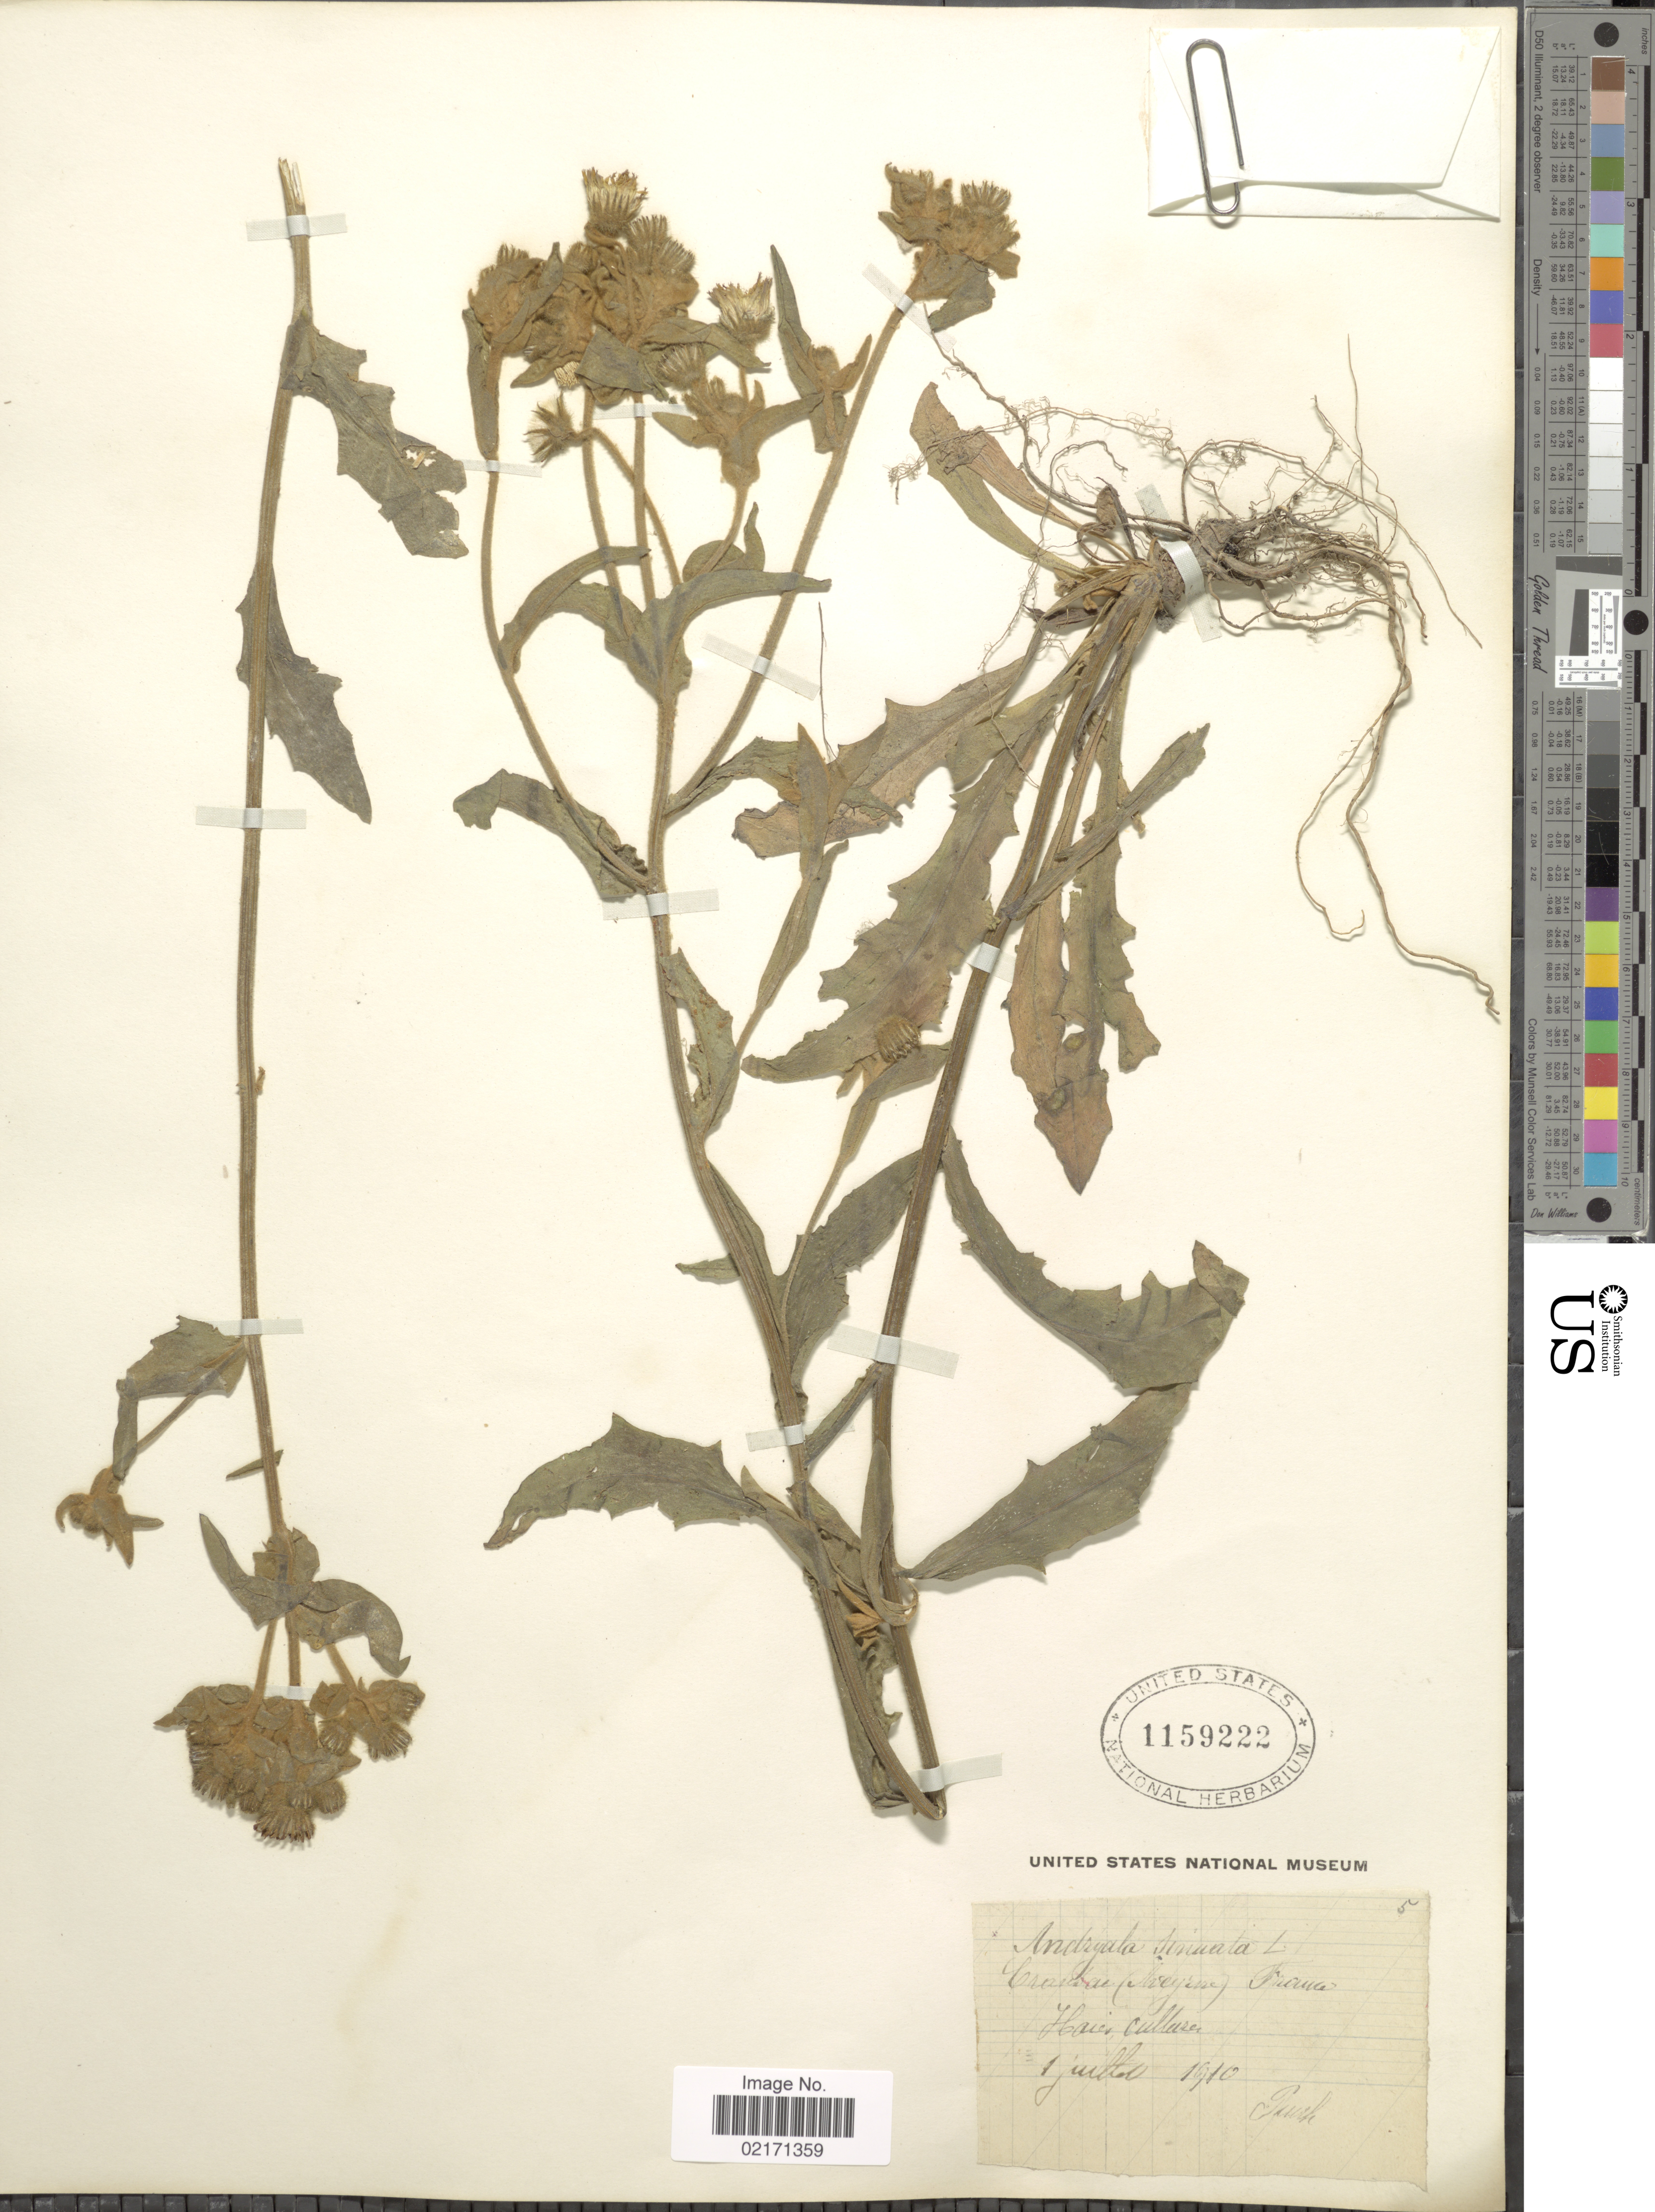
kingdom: Plantae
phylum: Tracheophyta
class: Magnoliopsida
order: Asterales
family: Asteraceae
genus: Andryala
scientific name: Andryala ragusina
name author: L.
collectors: Puech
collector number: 5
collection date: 1910-07-01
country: France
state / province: Occitanie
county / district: Aveyron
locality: Crocer, Aveyron [interpreted]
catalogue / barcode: US 1159222